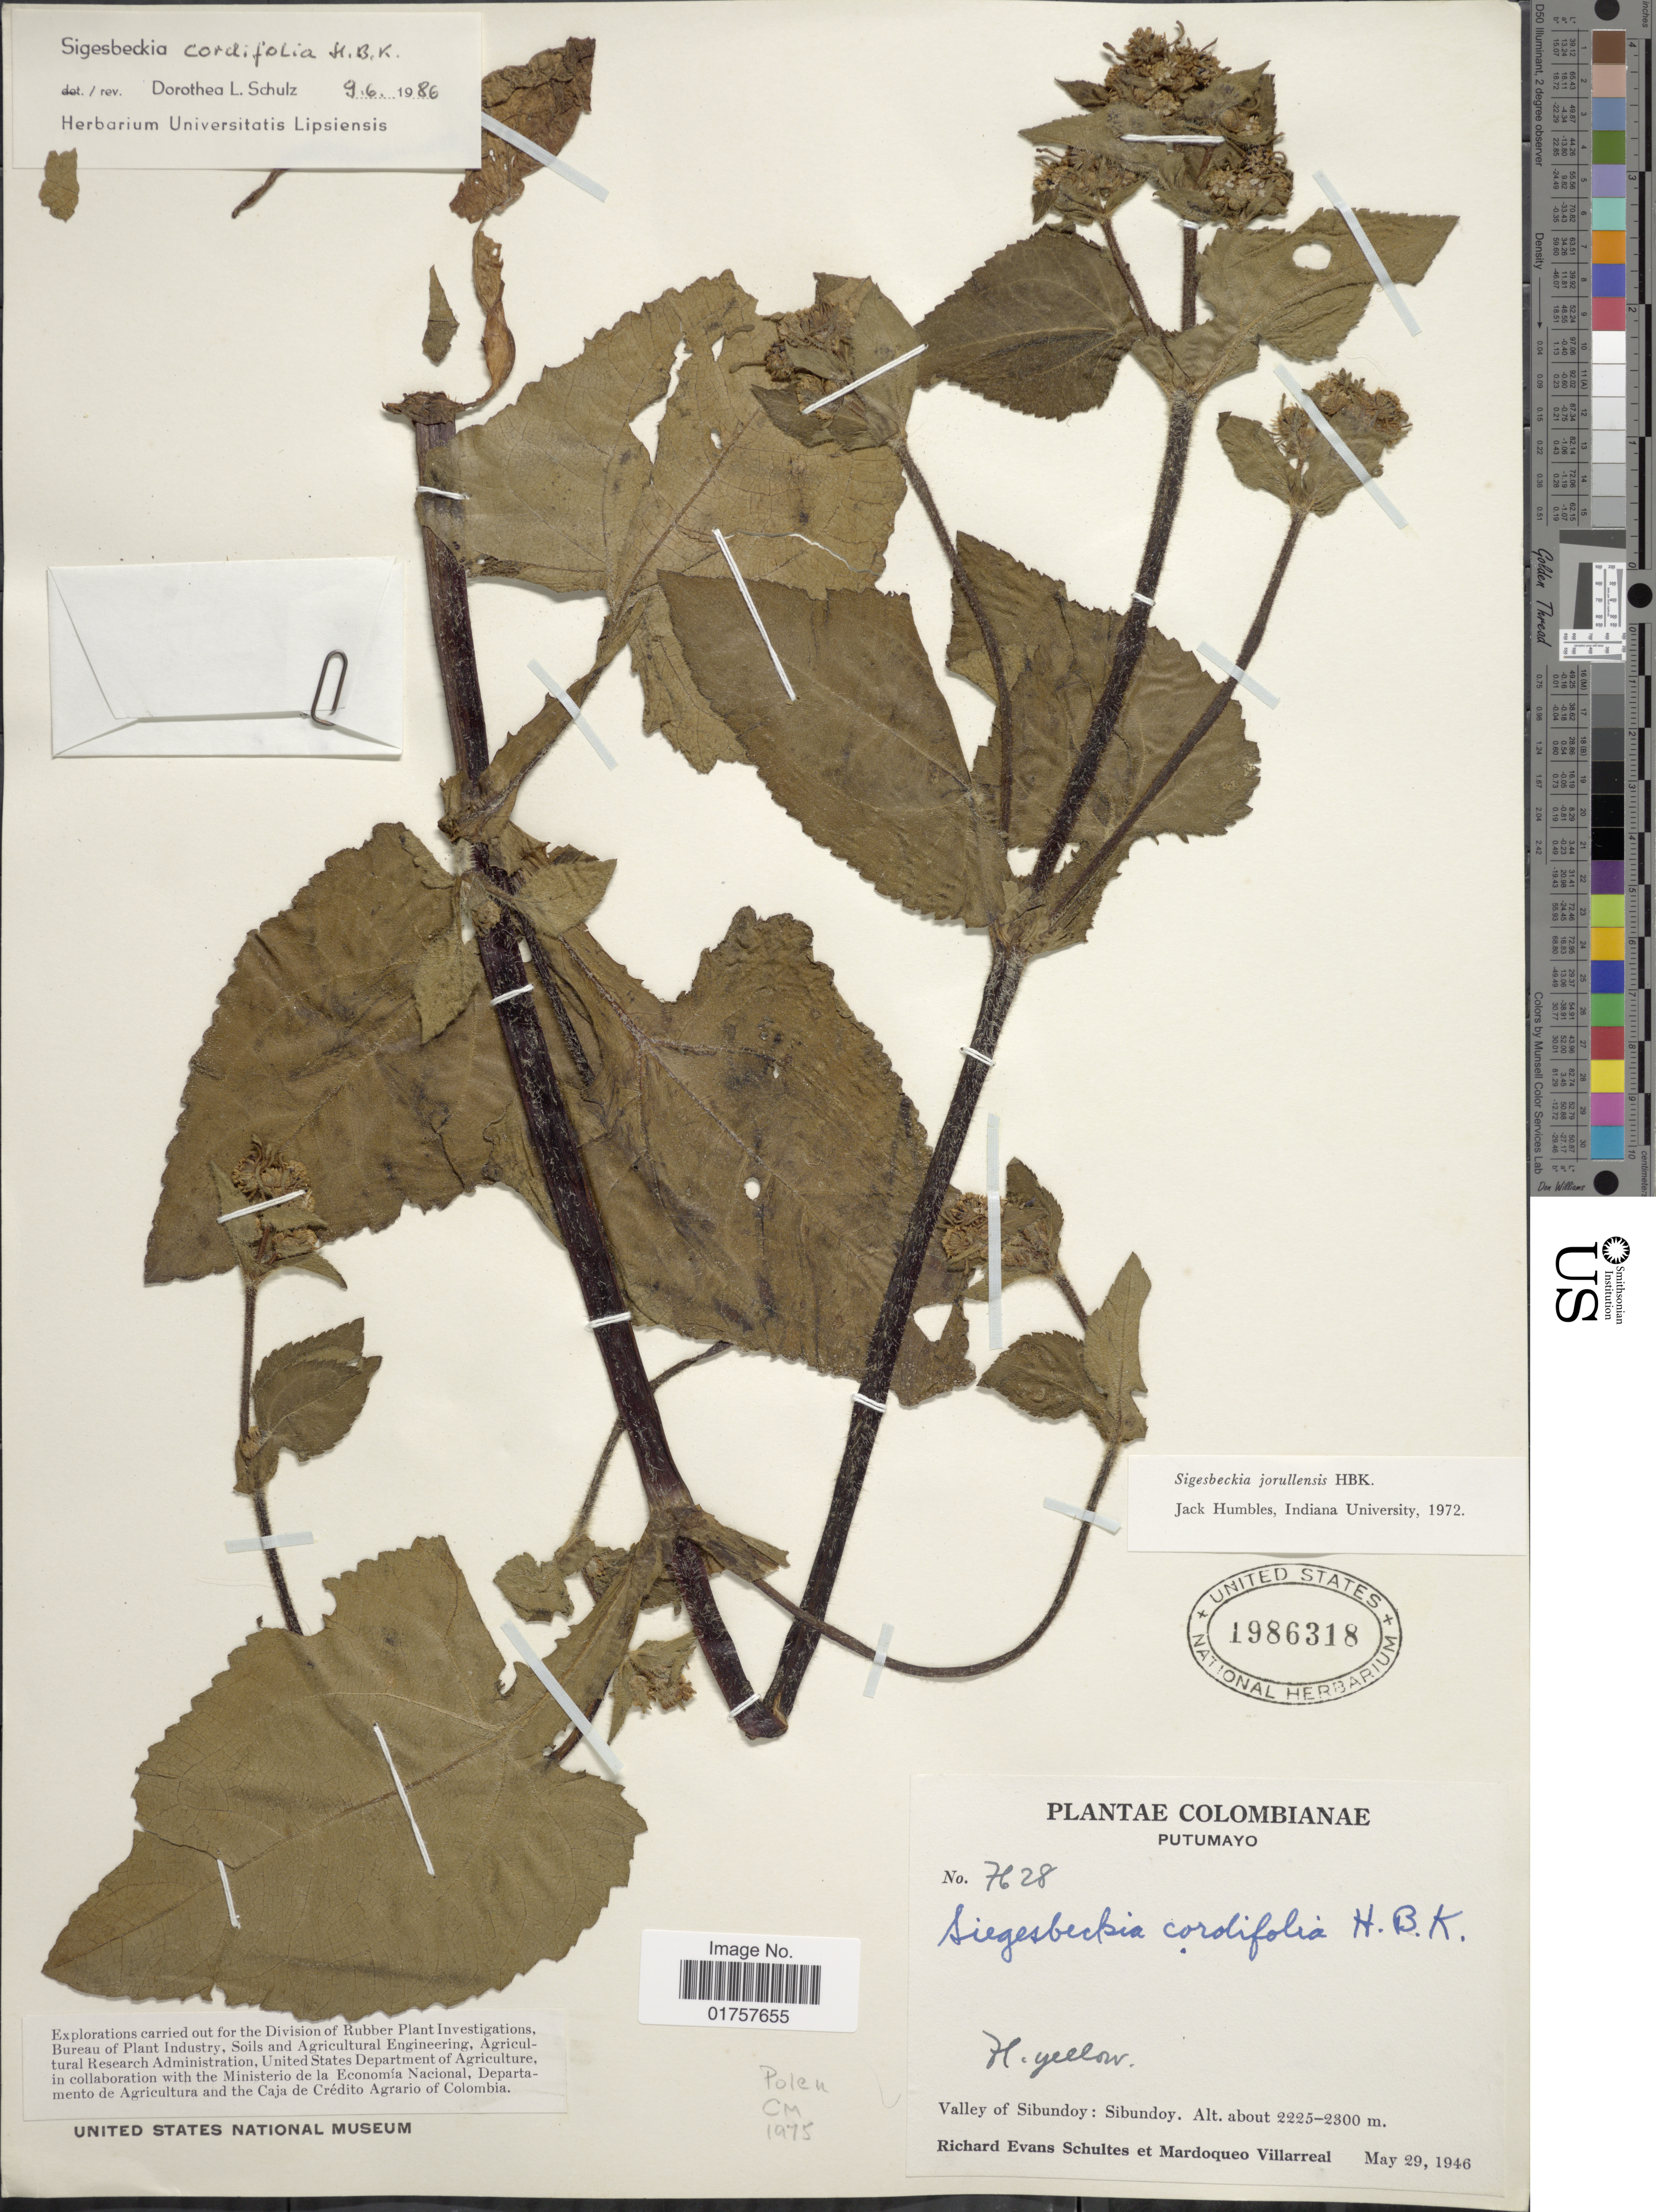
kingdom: Plantae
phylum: Tracheophyta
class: Magnoliopsida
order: Asterales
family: Asteraceae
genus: Sigesbeckia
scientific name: Sigesbeckia cordifolia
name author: Kunth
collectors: R. E. Schultes & M. Villareal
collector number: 7628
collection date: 1946-05-29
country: Colombia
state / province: Putumayo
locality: Valley of Sibundoy: Sibundoy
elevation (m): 2225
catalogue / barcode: US 1986318